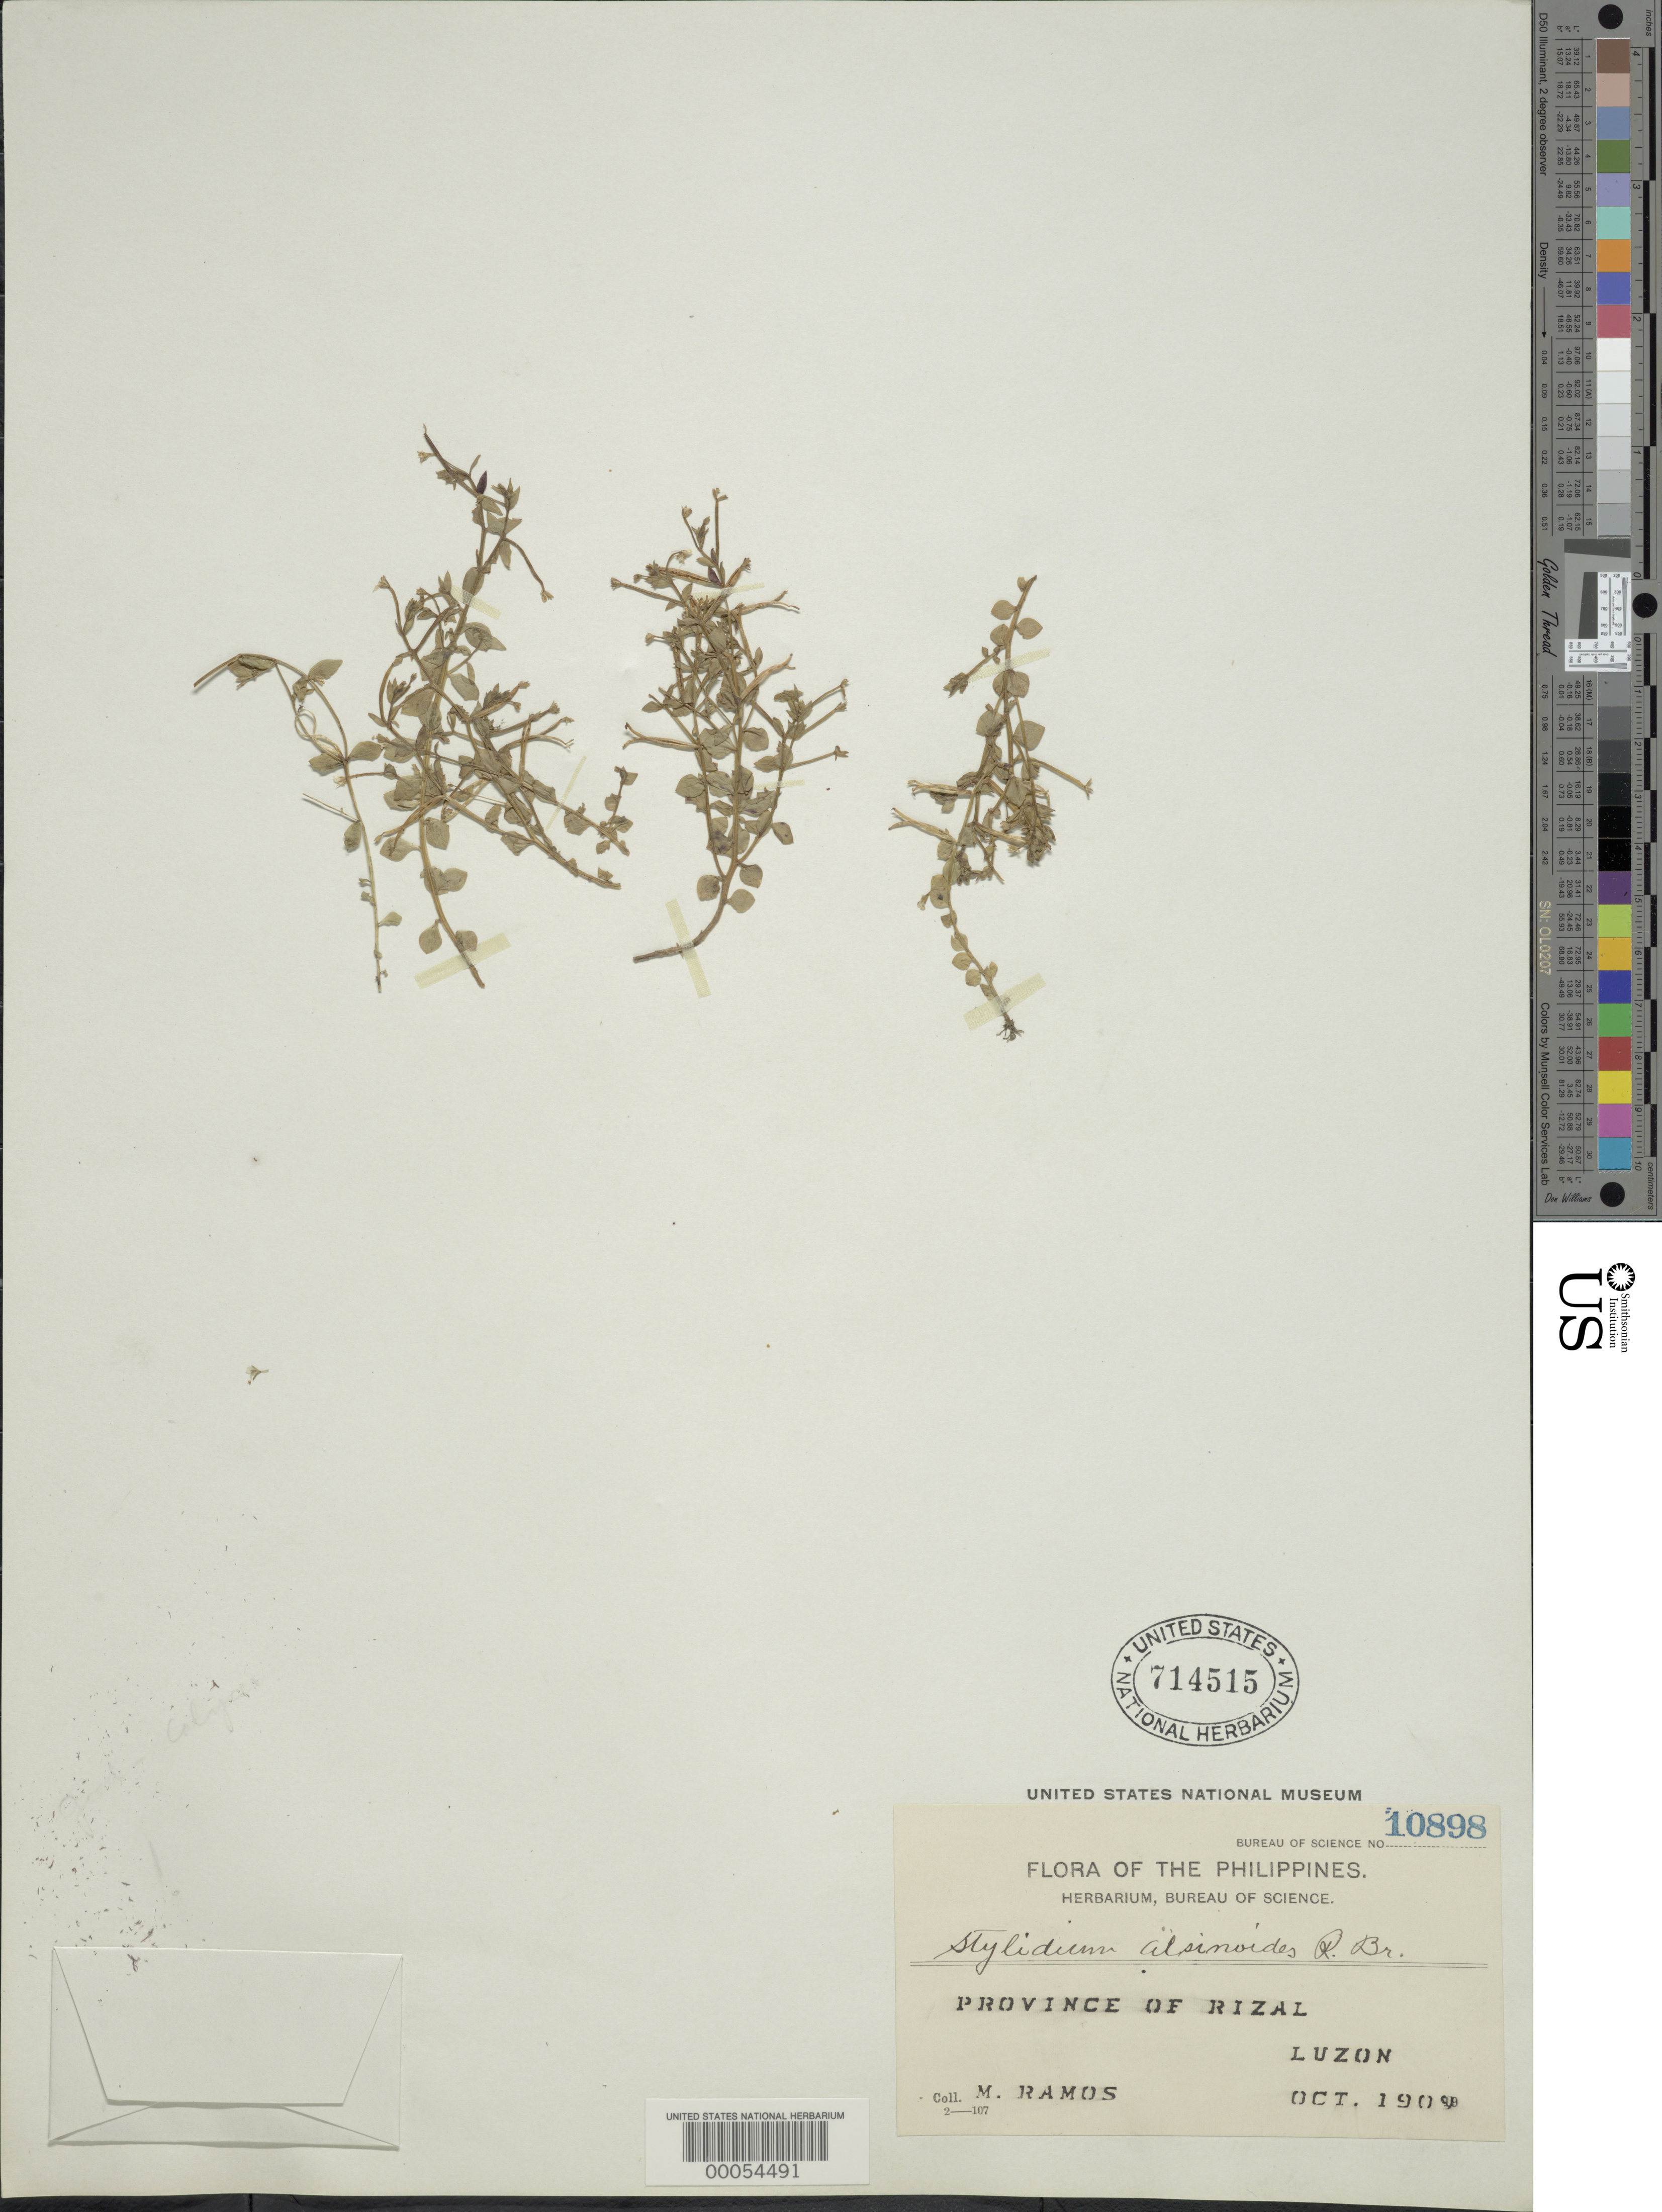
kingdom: Plantae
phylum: Tracheophyta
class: Magnoliopsida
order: Asterales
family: Stylidiaceae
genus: Stylidium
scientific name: Stylidium alsinoides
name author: R. Br.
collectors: M. Ramos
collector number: Bureau of Science 10898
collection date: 1909-10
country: Philippines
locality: Province of Rizal. Luzon.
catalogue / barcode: US 714515